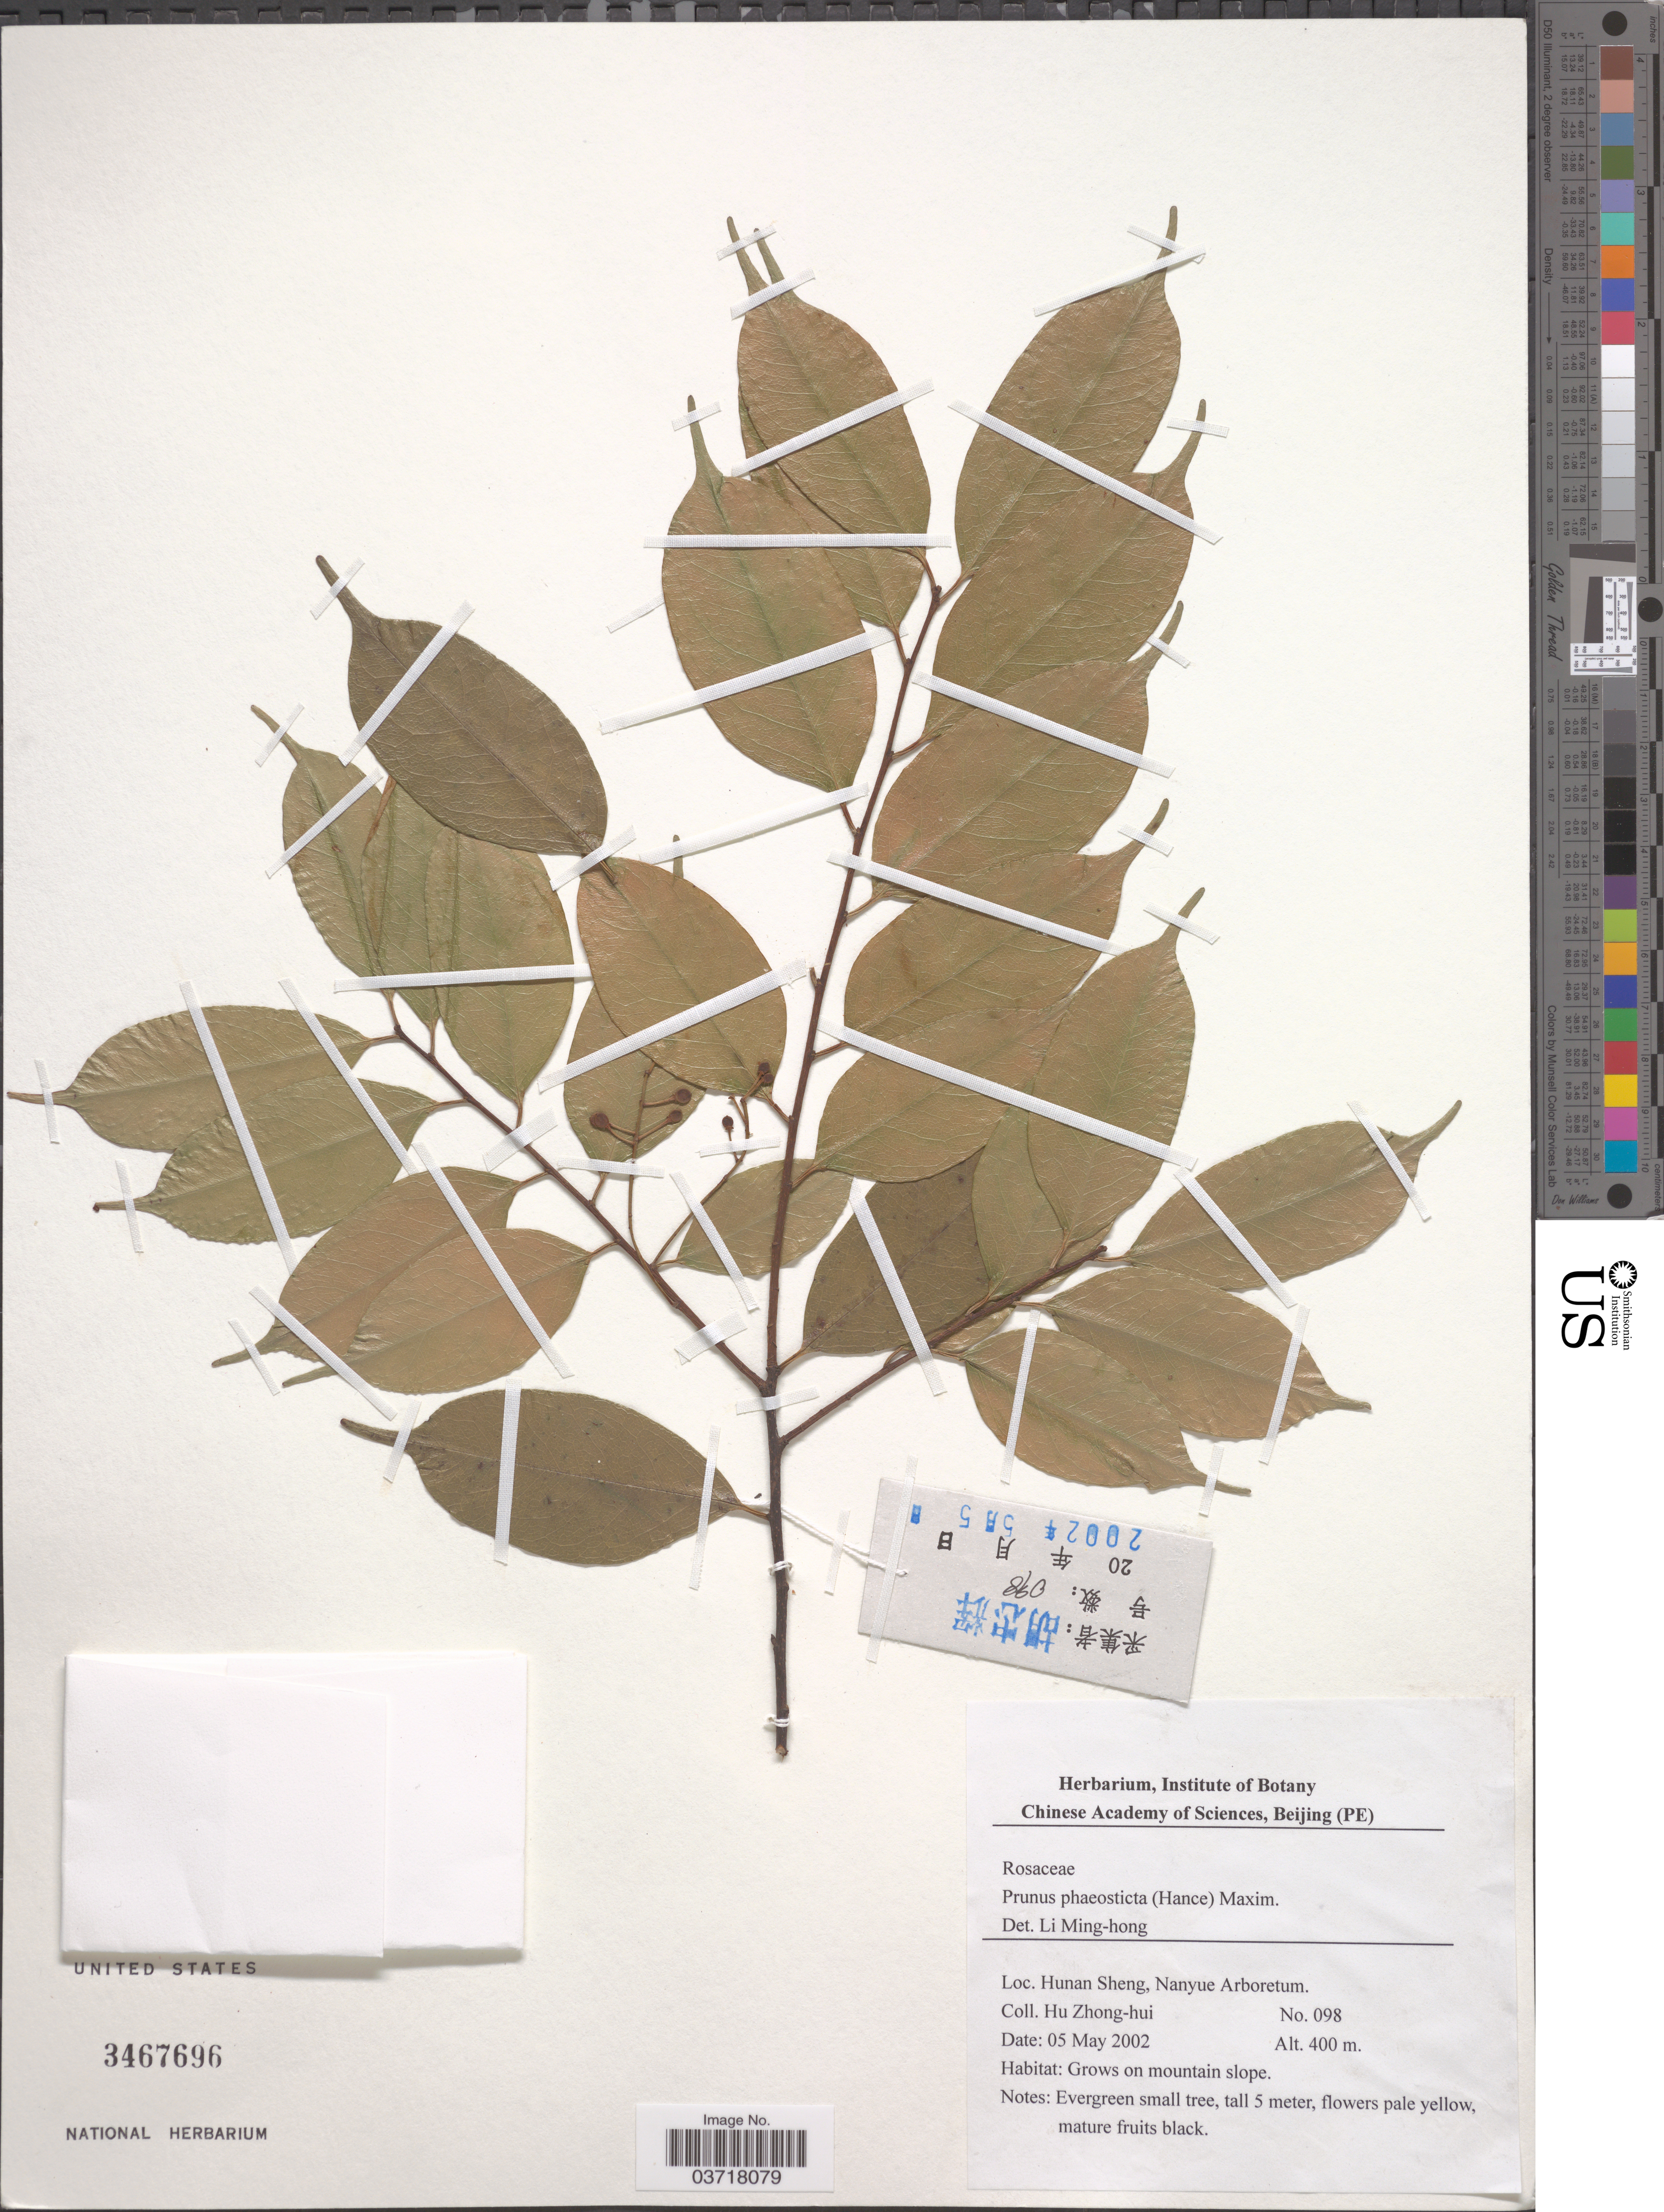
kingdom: Plantae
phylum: Tracheophyta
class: Magnoliopsida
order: Rosales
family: Rosaceae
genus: Prunus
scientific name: Prunus phaeosticta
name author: (Hance) Maxim.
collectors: Z. H. Hu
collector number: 098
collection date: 2002-05-05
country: China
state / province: Hunan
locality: Hunan Sheng, Nanyue Arboretum.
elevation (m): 400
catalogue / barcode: US 3467696